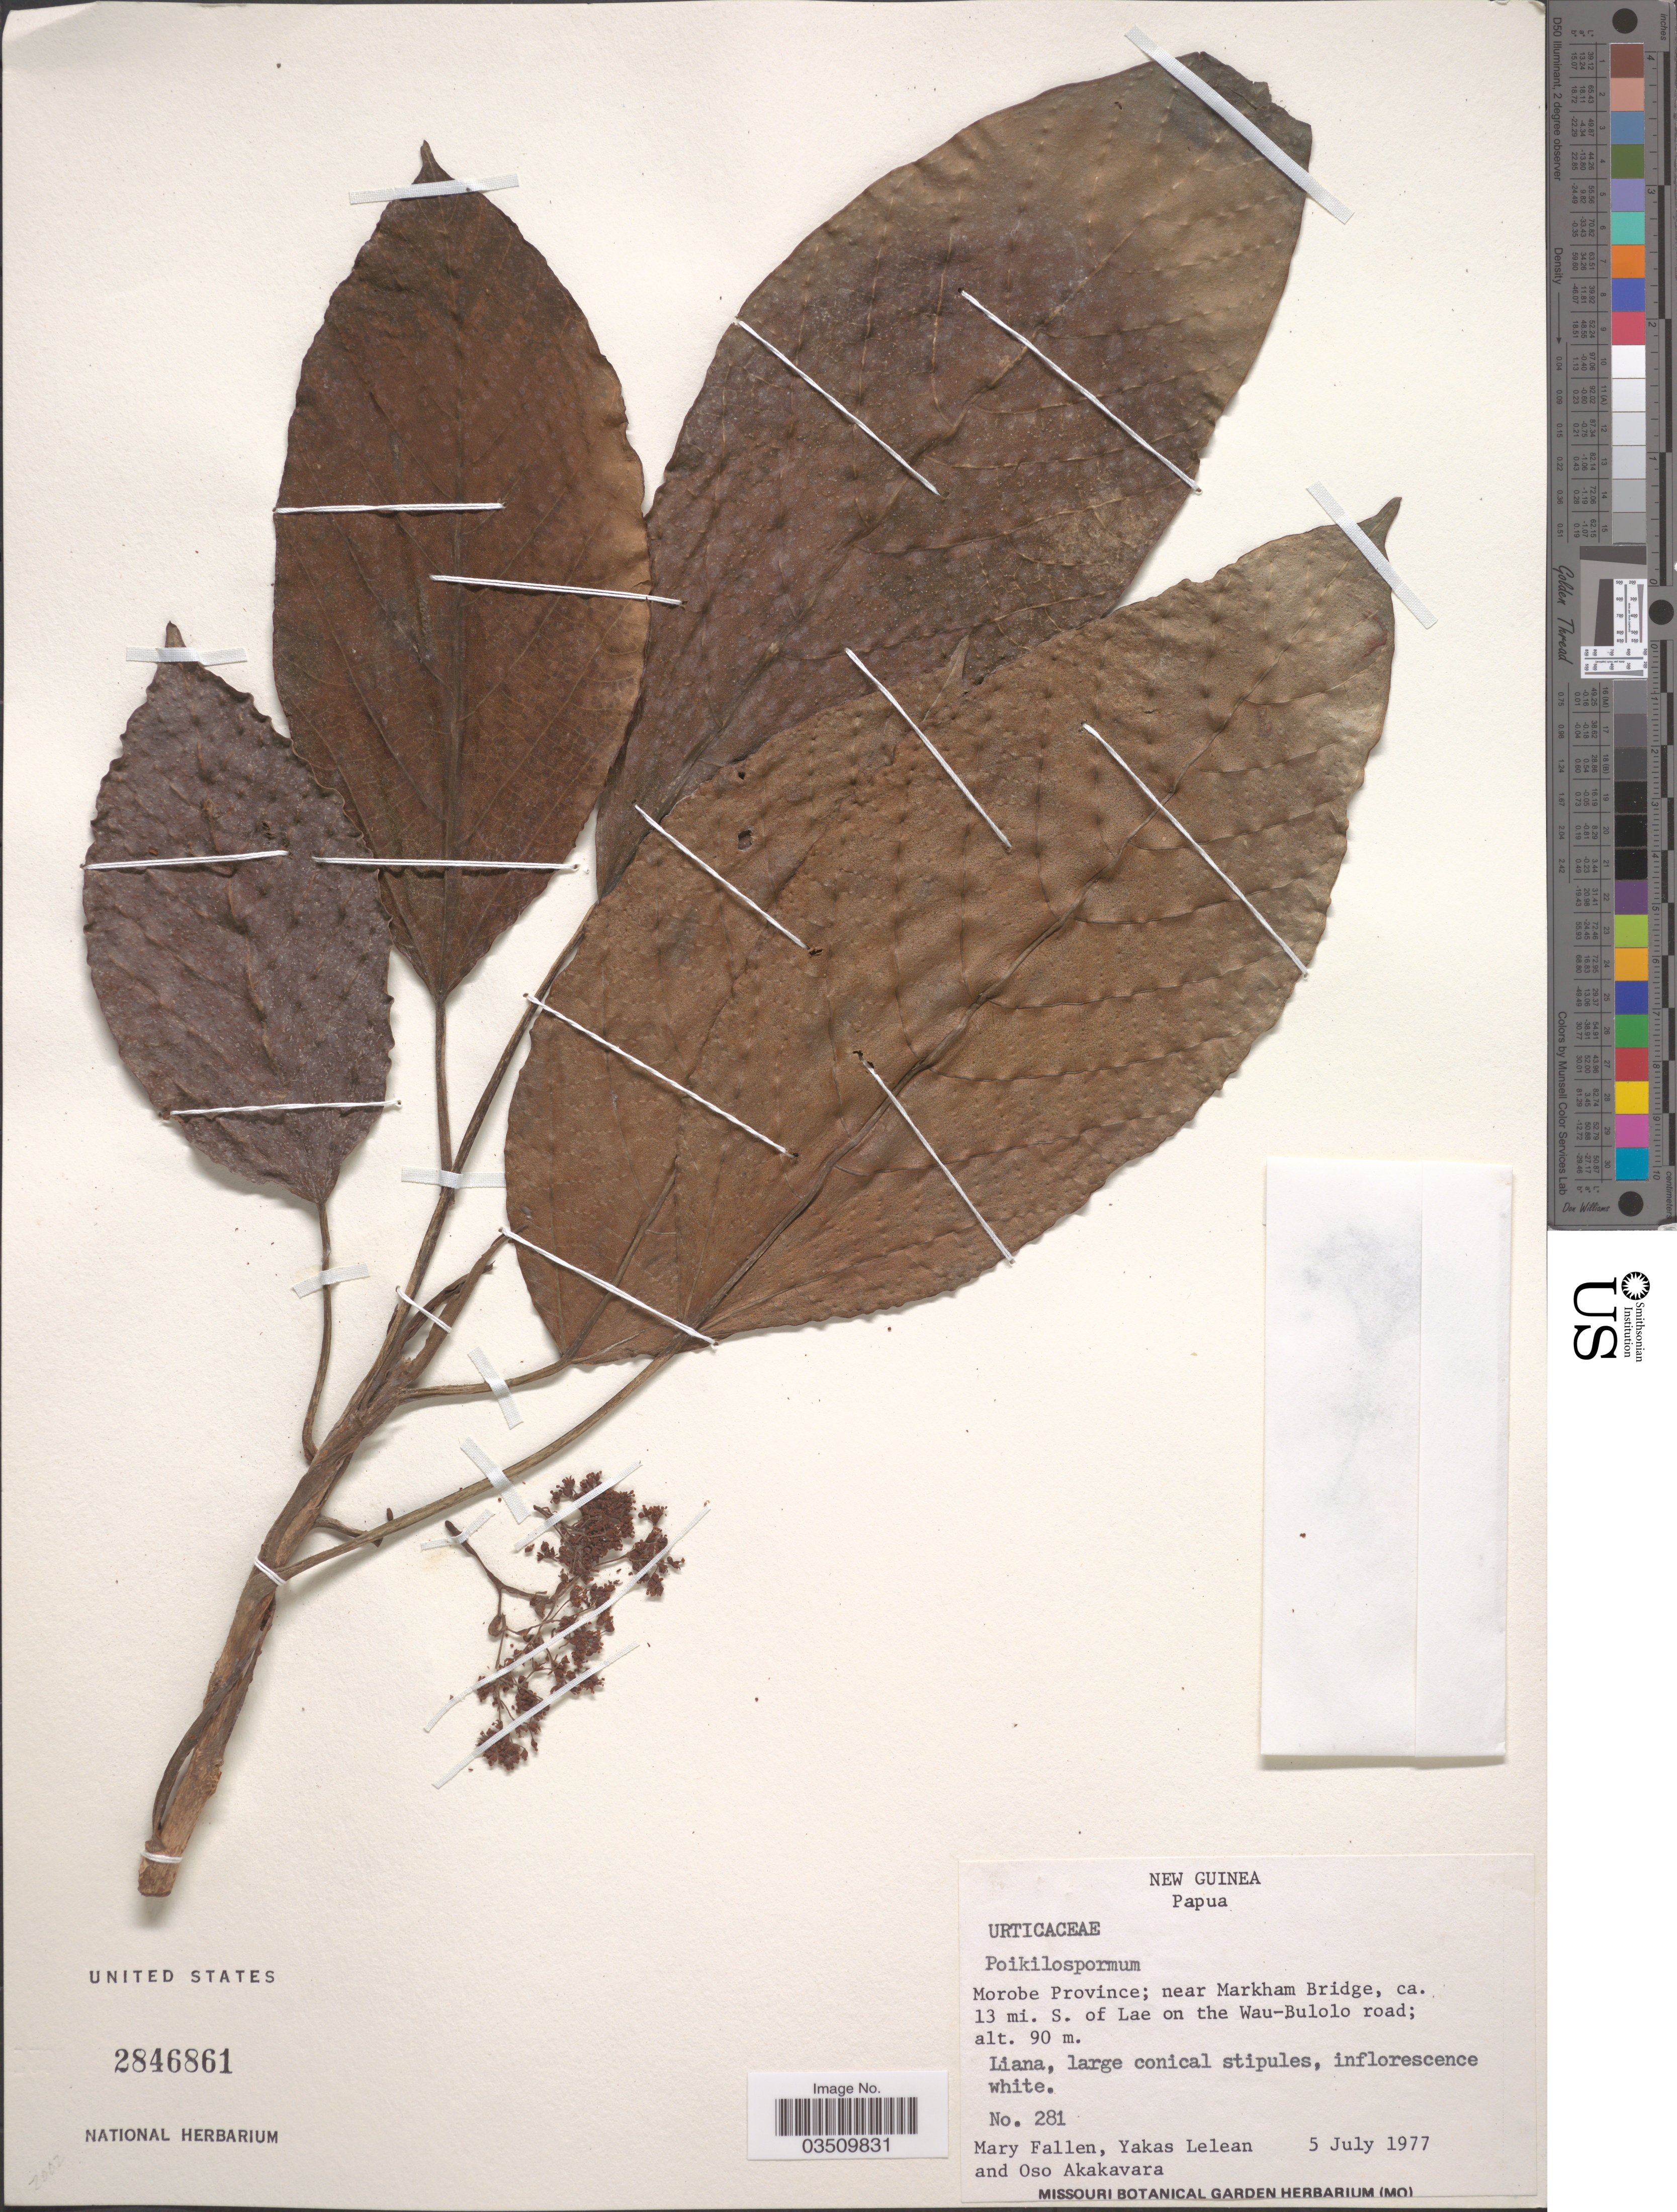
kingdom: Plantae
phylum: Tracheophyta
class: Magnoliopsida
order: Rosales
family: Urticaceae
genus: Poikilospermum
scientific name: Poikilospermum sp.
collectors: M. Fallen, Y. Lelean & O. Akakavara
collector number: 281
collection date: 1977-07-05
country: Papua New Guinea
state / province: Morobe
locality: New Guinea. Near markham Bridge, ca. 13 mi. S. of Lae on the Wau-Bulolo road.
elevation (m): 90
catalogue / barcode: US 2846861